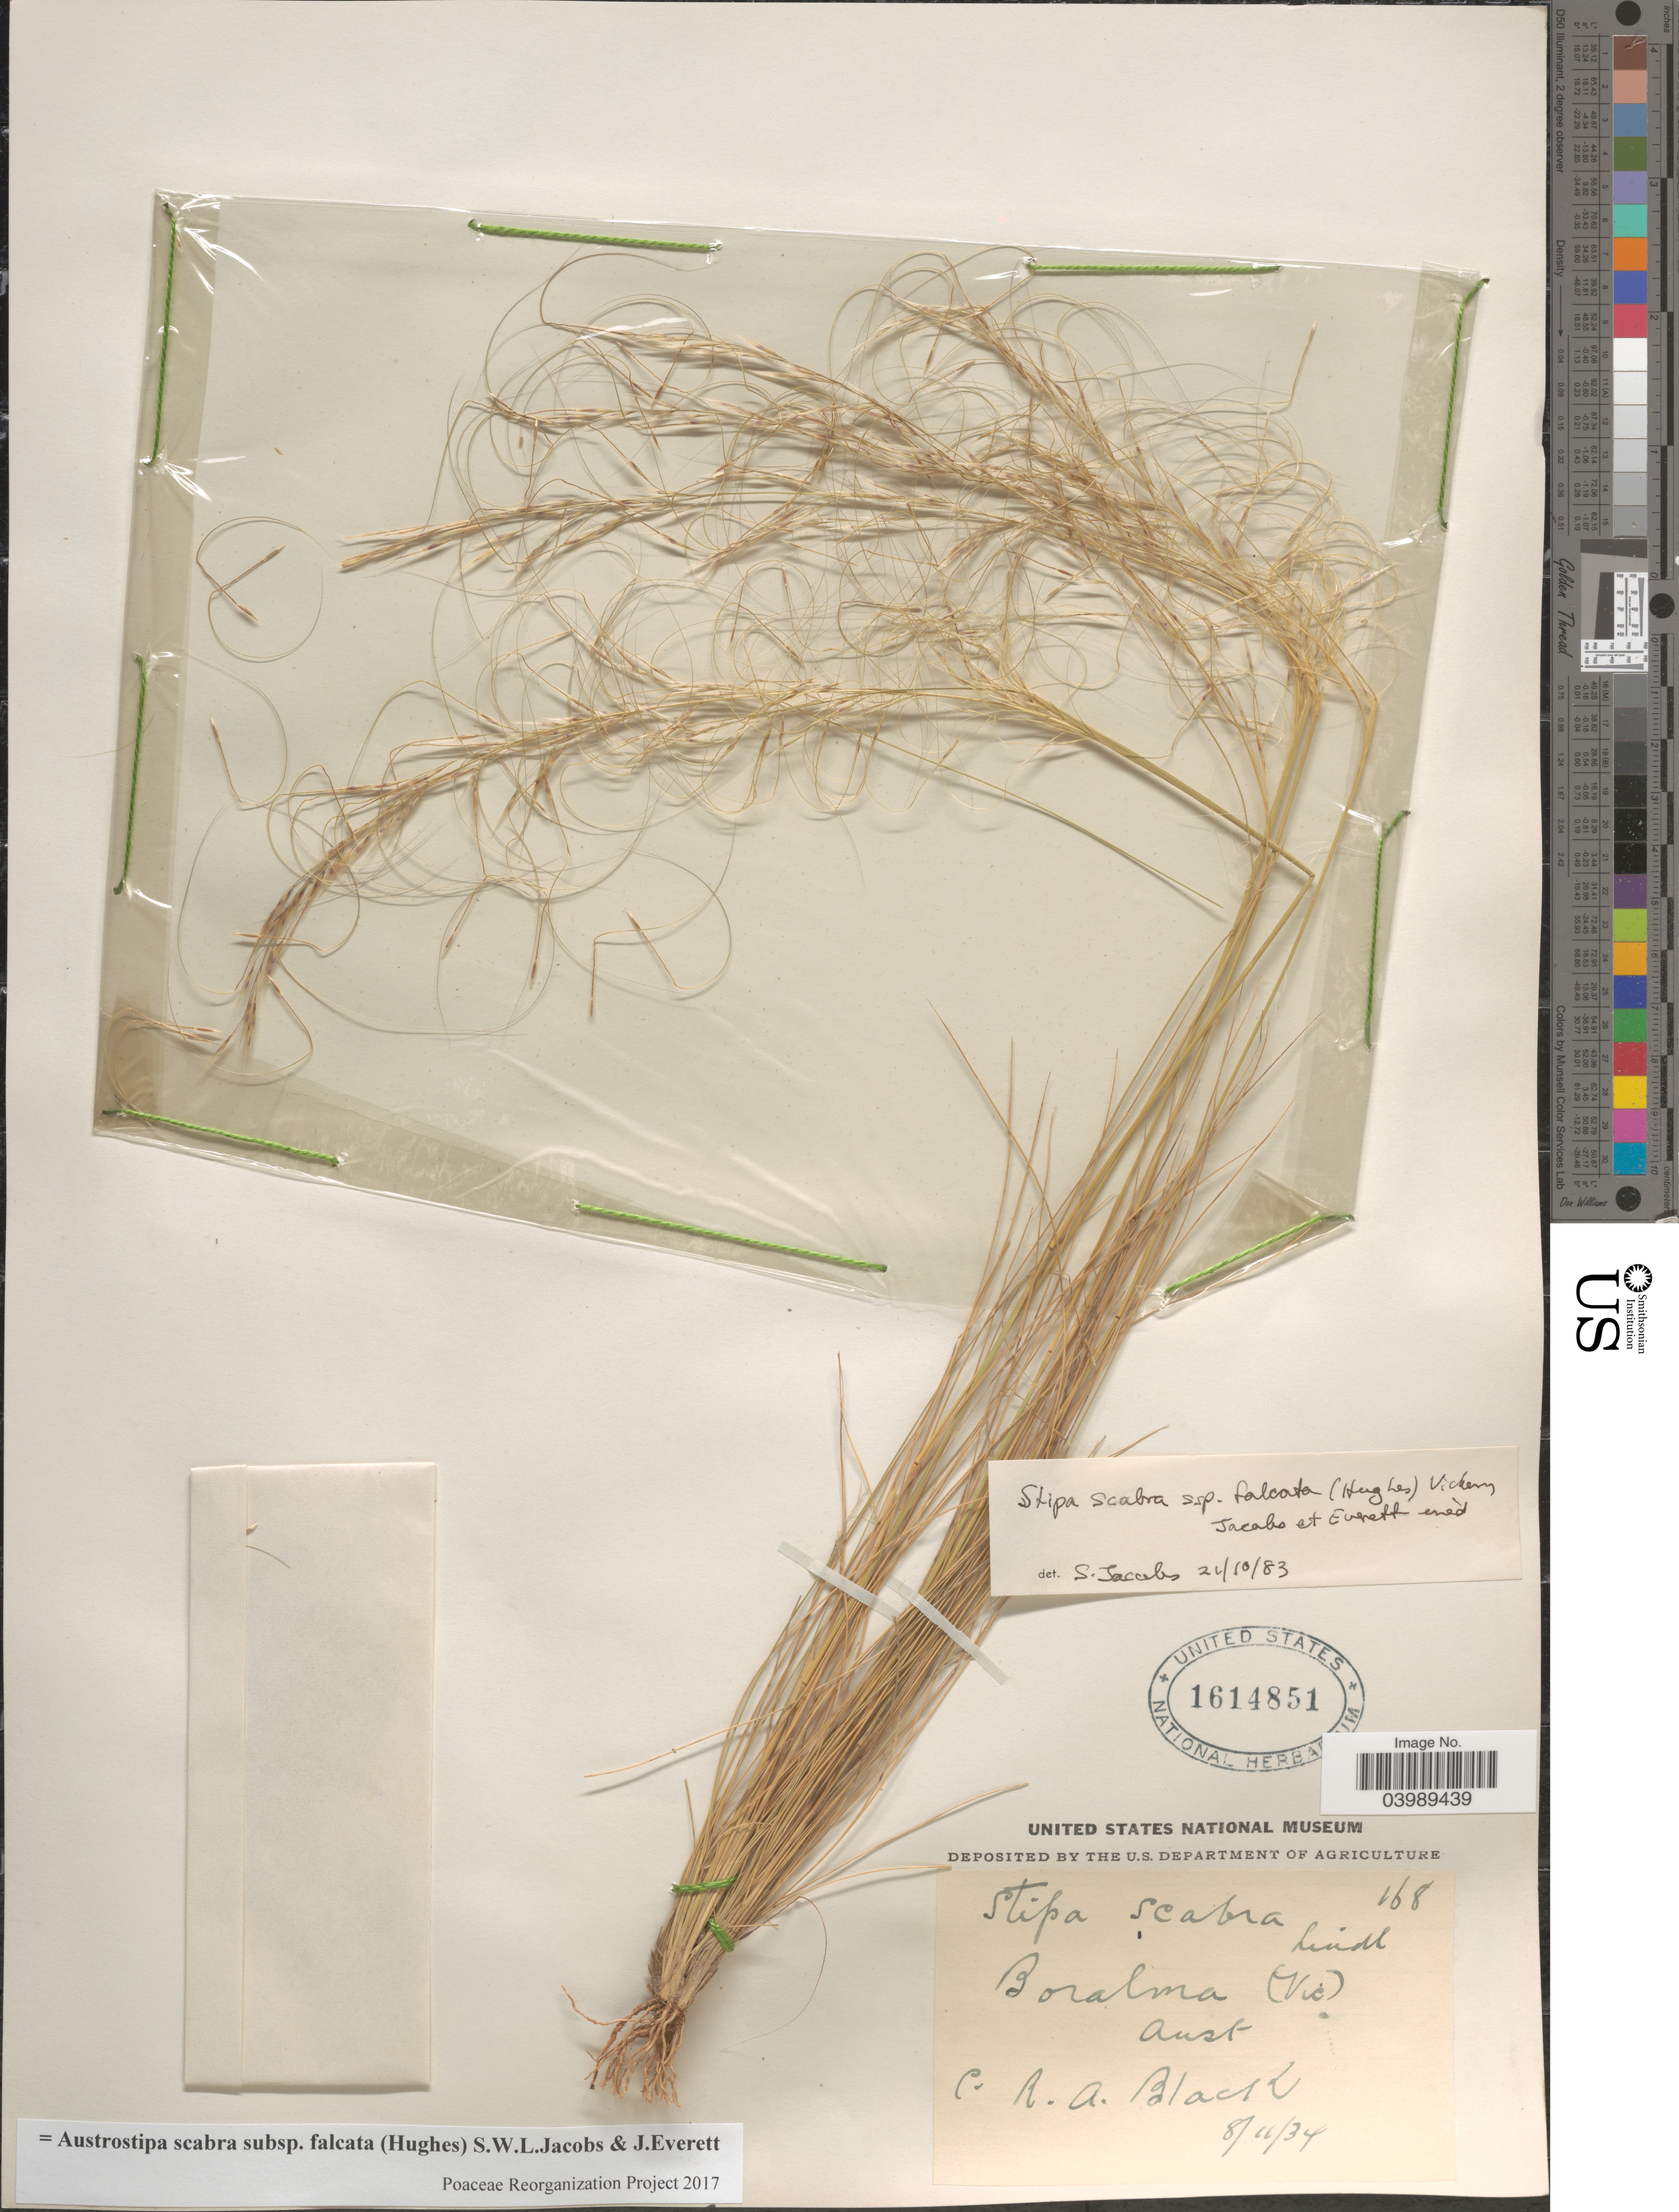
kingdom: Plantae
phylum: Tracheophyta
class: Liliopsida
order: Poales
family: Poaceae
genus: Austrostipa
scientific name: Austrostipa scabra subsp. falcata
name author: (Hughes) S.W.L. Jacobs & J. Everett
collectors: R. A. Black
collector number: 168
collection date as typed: Transcribed d/m/y: 8/11/34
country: Australia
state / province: Victoria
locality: Boralma (Vic).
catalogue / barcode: US 1614851